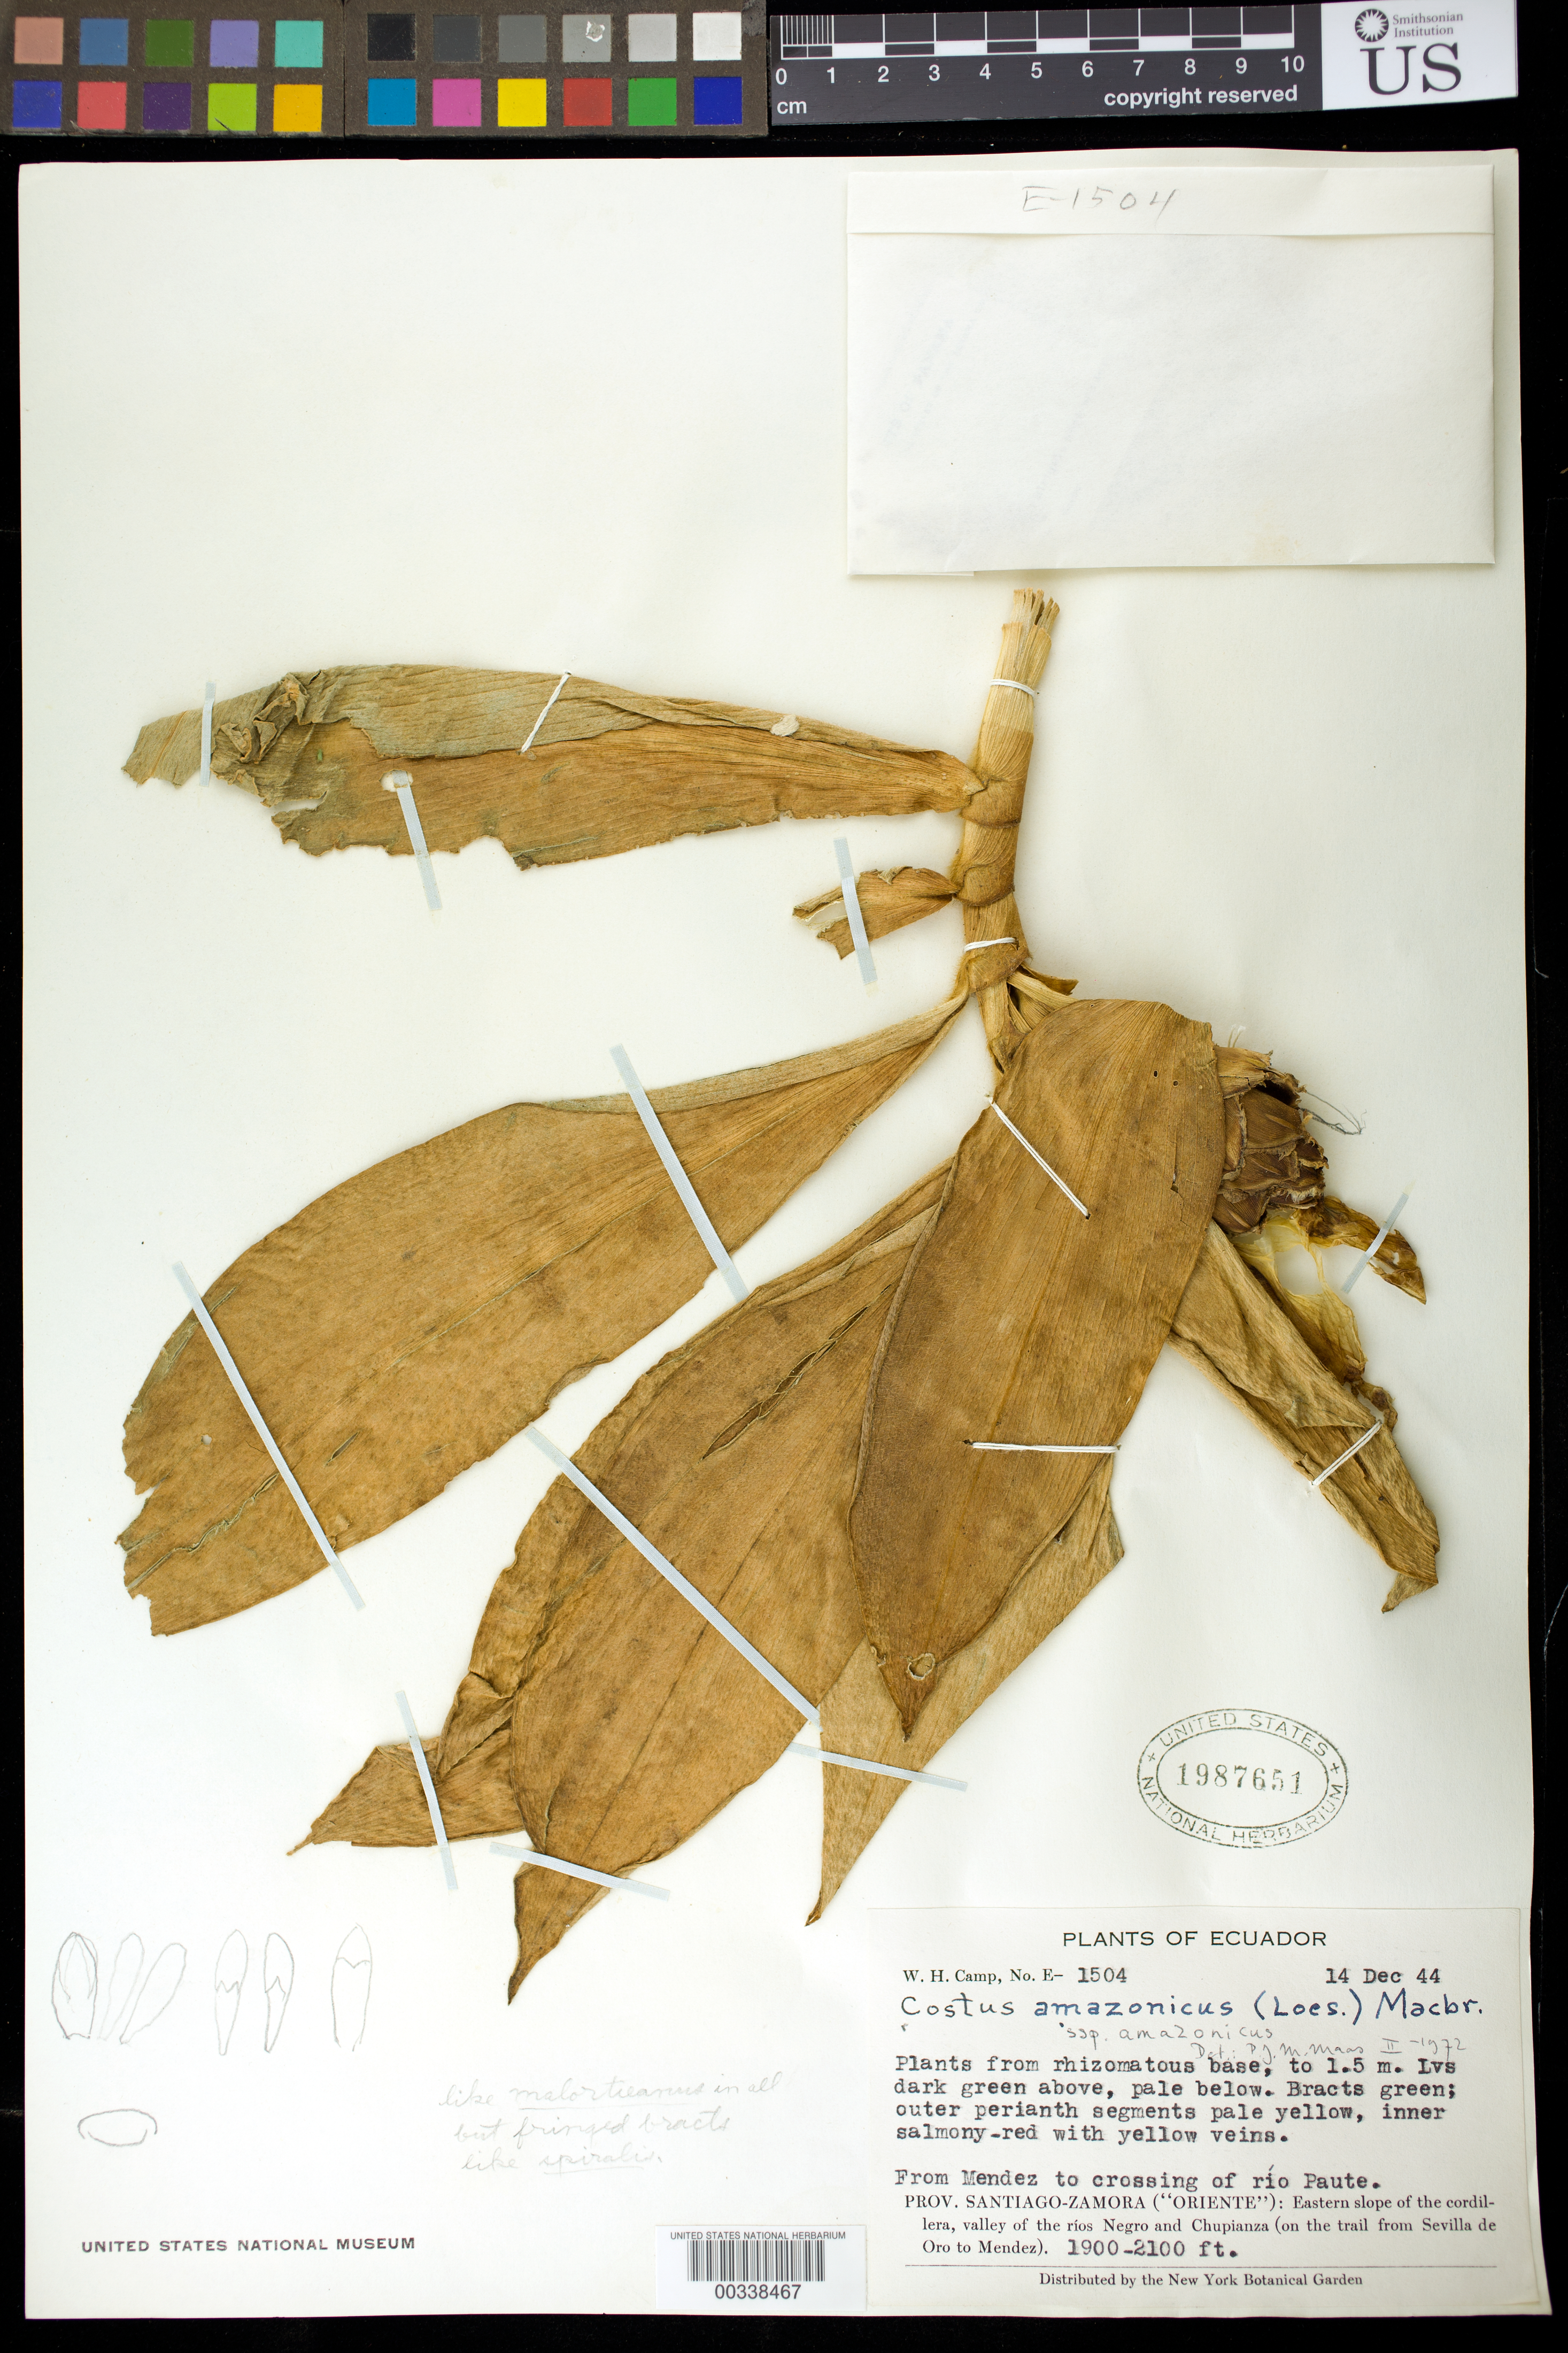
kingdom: Plantae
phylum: Tracheophyta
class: Liliopsida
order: Zingiberales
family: Costaceae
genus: Costus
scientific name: Costus amazonicus subsp. amazonicus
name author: (Loes.) J.F. Macbr.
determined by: Maas, Paul J. M.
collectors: W. H. Camp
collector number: E-1504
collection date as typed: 14 Dec 1944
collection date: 1944-12-14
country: Ecuador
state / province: Morona-Santiago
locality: Prov Santiago-Zamora ("oriente"): eastern slope of the Cordillera, Valley of the Rios Negro and chupianza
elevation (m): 579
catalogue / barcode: US 1987651